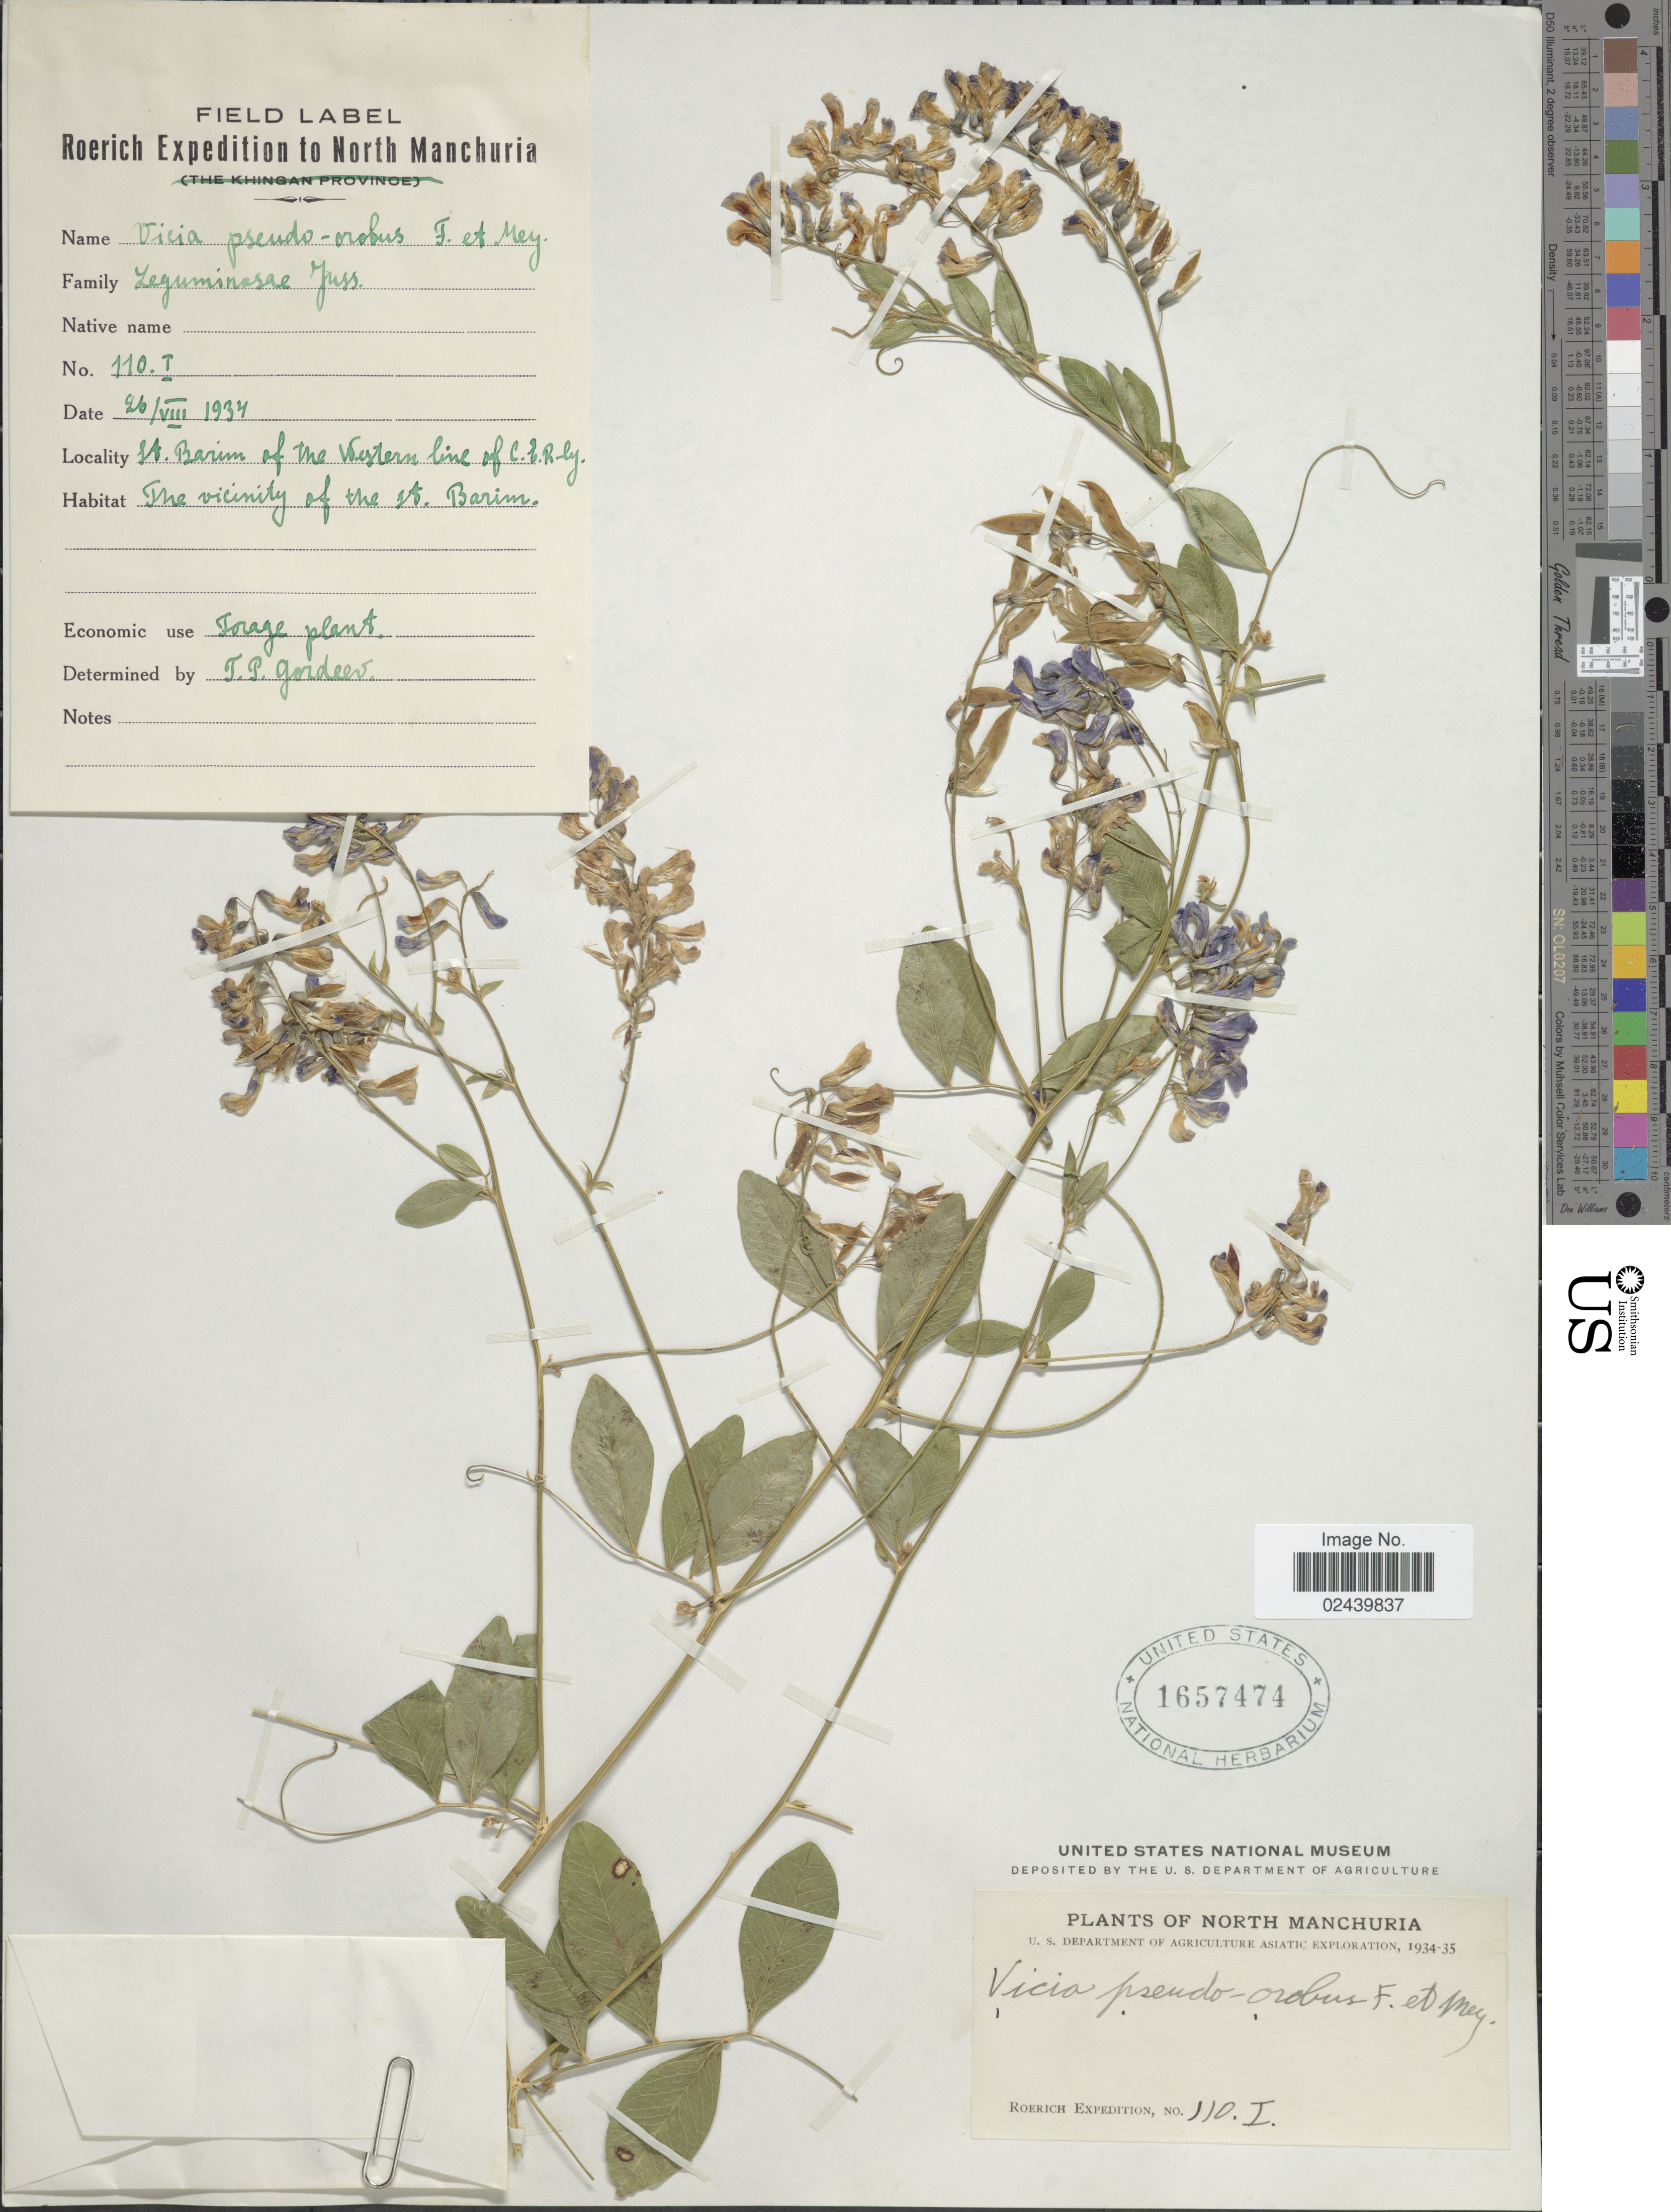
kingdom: Plantae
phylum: Tracheophyta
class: Magnoliopsida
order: Fabales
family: Fabaceae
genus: Vicia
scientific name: Vicia pseudo-orobus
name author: Fisch. & C.A. Mey.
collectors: Roerich Expedition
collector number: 110I*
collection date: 1934-08-26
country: China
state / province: Nei Monggol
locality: North Manchuria. St. Barim of the Western line of C.E.Rwy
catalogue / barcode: US 1657474